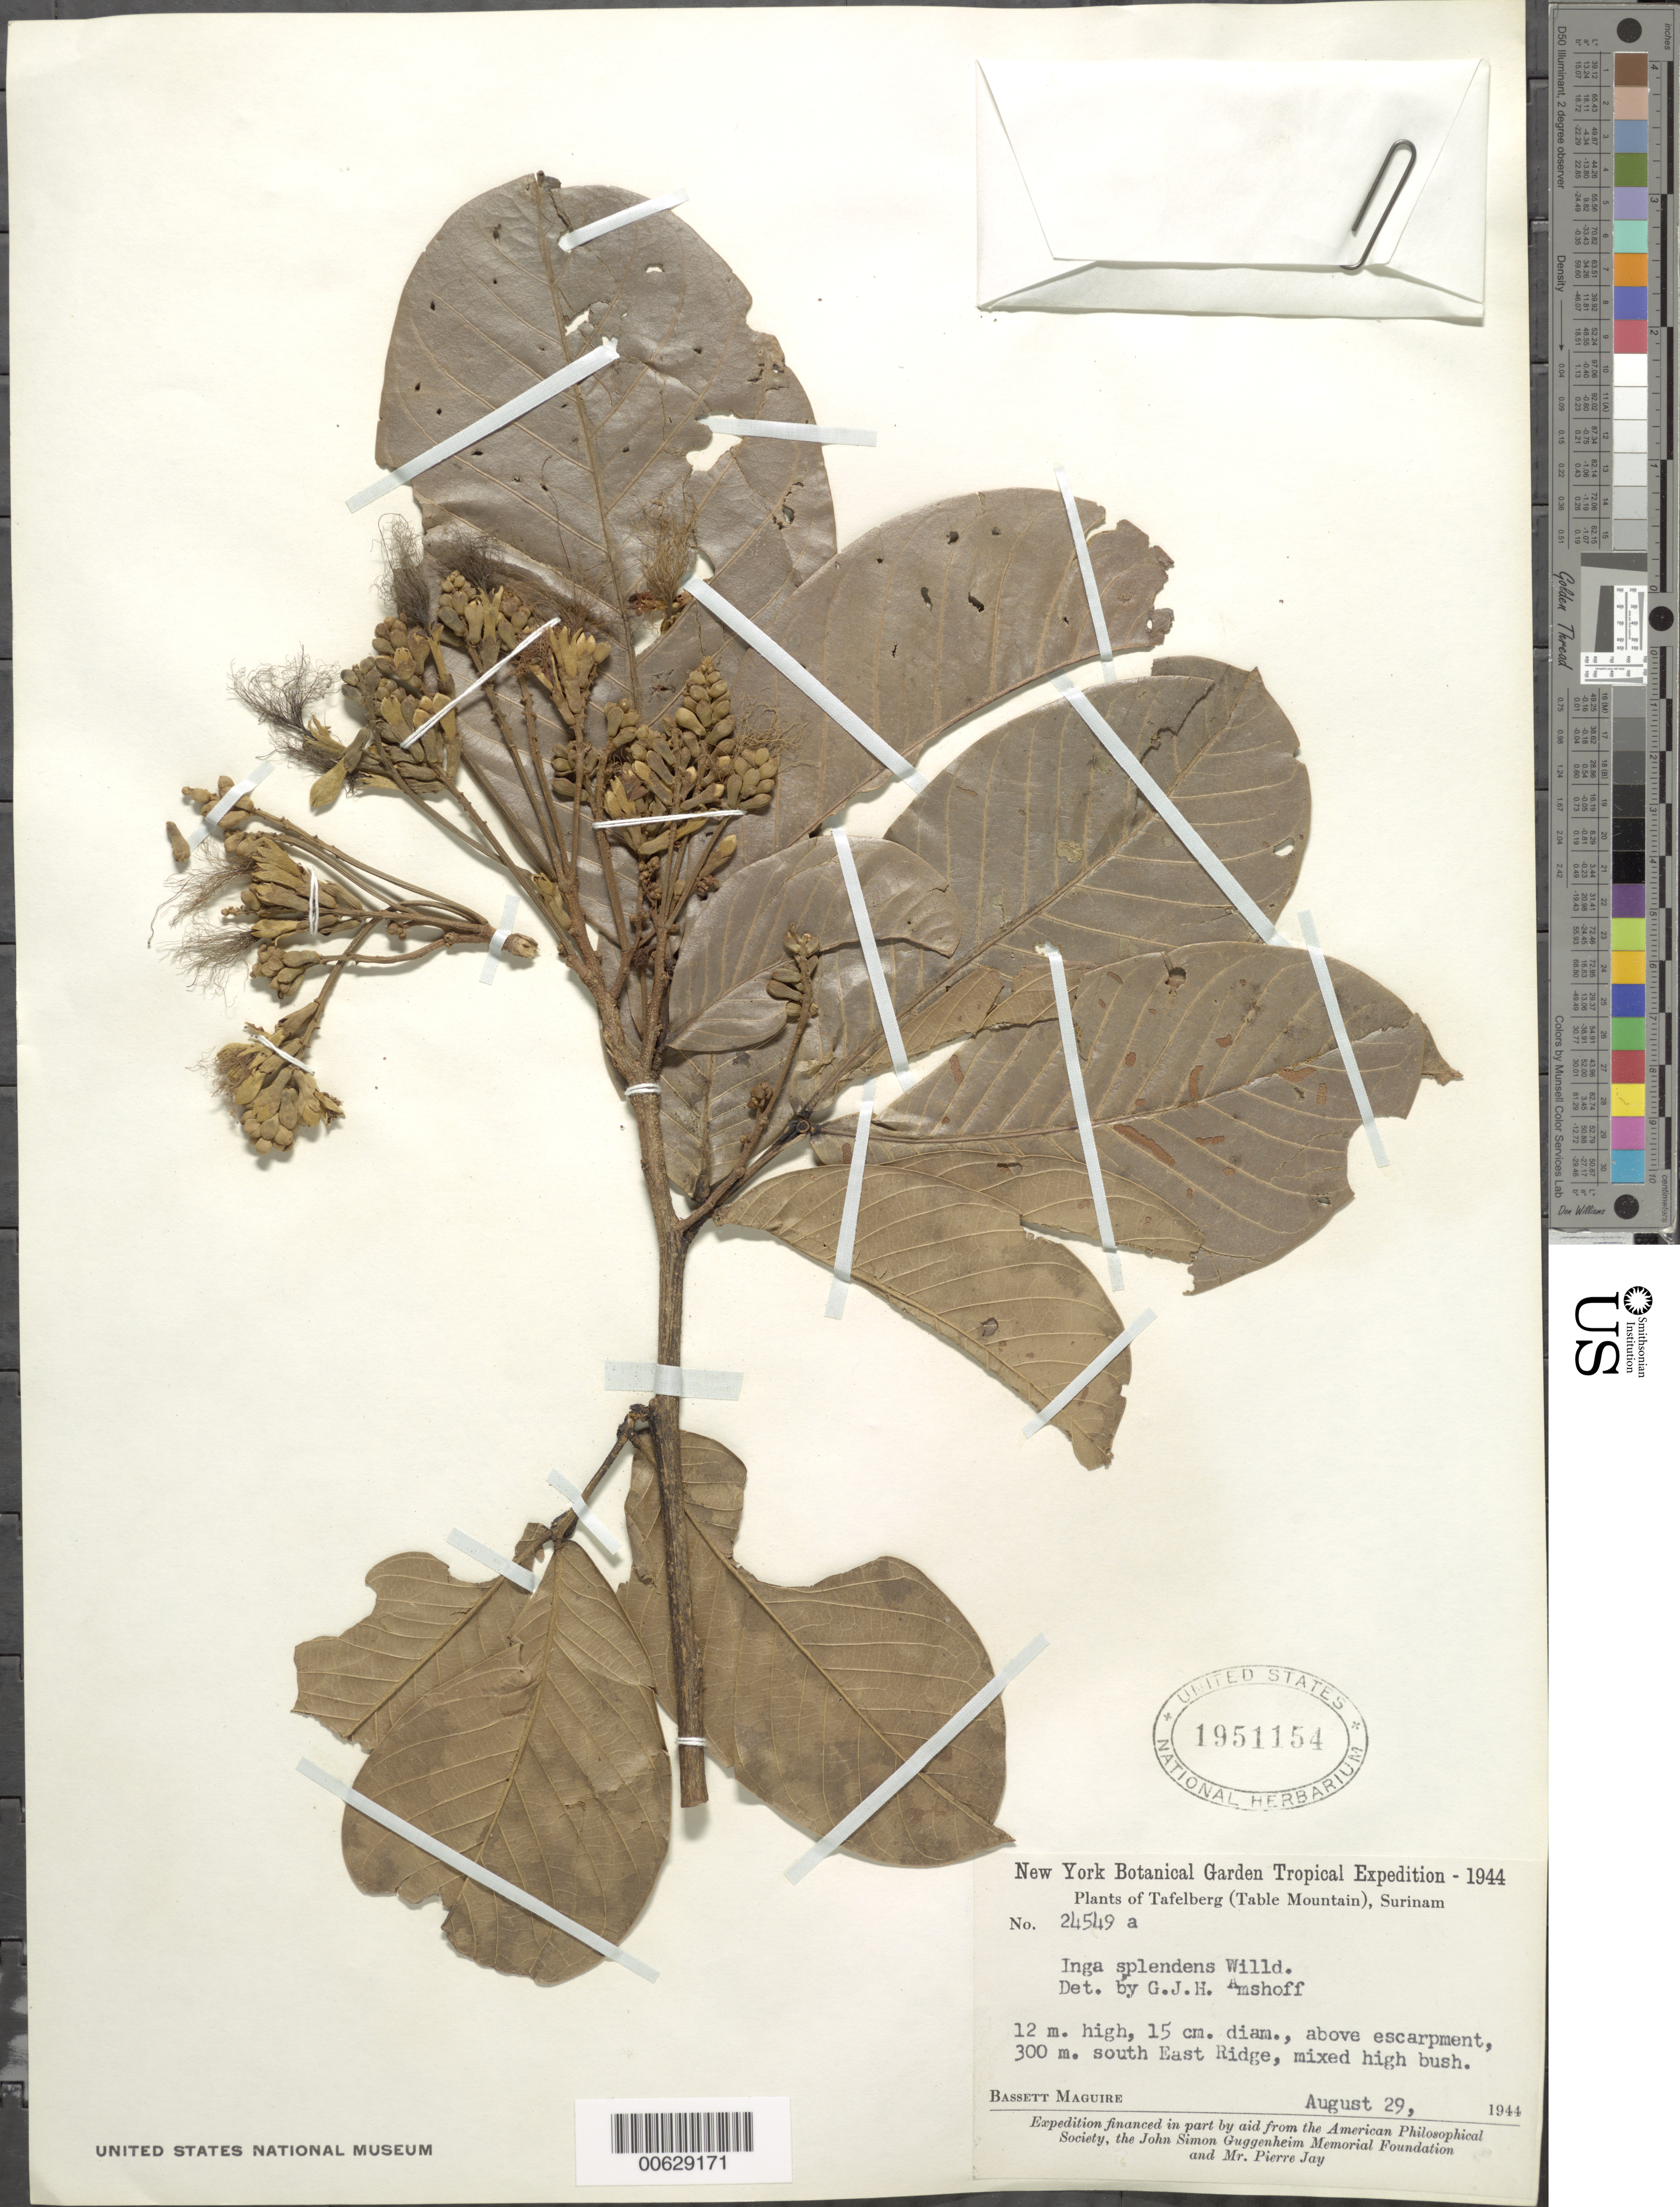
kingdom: Plantae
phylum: Tracheophyta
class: Magnoliopsida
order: Fabales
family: Fabaceae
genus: Inga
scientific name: Inga splendens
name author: Willd.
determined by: Amshoff, G. J. H.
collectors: B. Maguire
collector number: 24549 a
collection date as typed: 29-Aug-44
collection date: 1944-08-29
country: Suriname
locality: Tafelberg (Table Mountain), East Ridge, 300 m S of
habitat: Above escarpment, mixed high bush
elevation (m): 300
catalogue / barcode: US 1951154